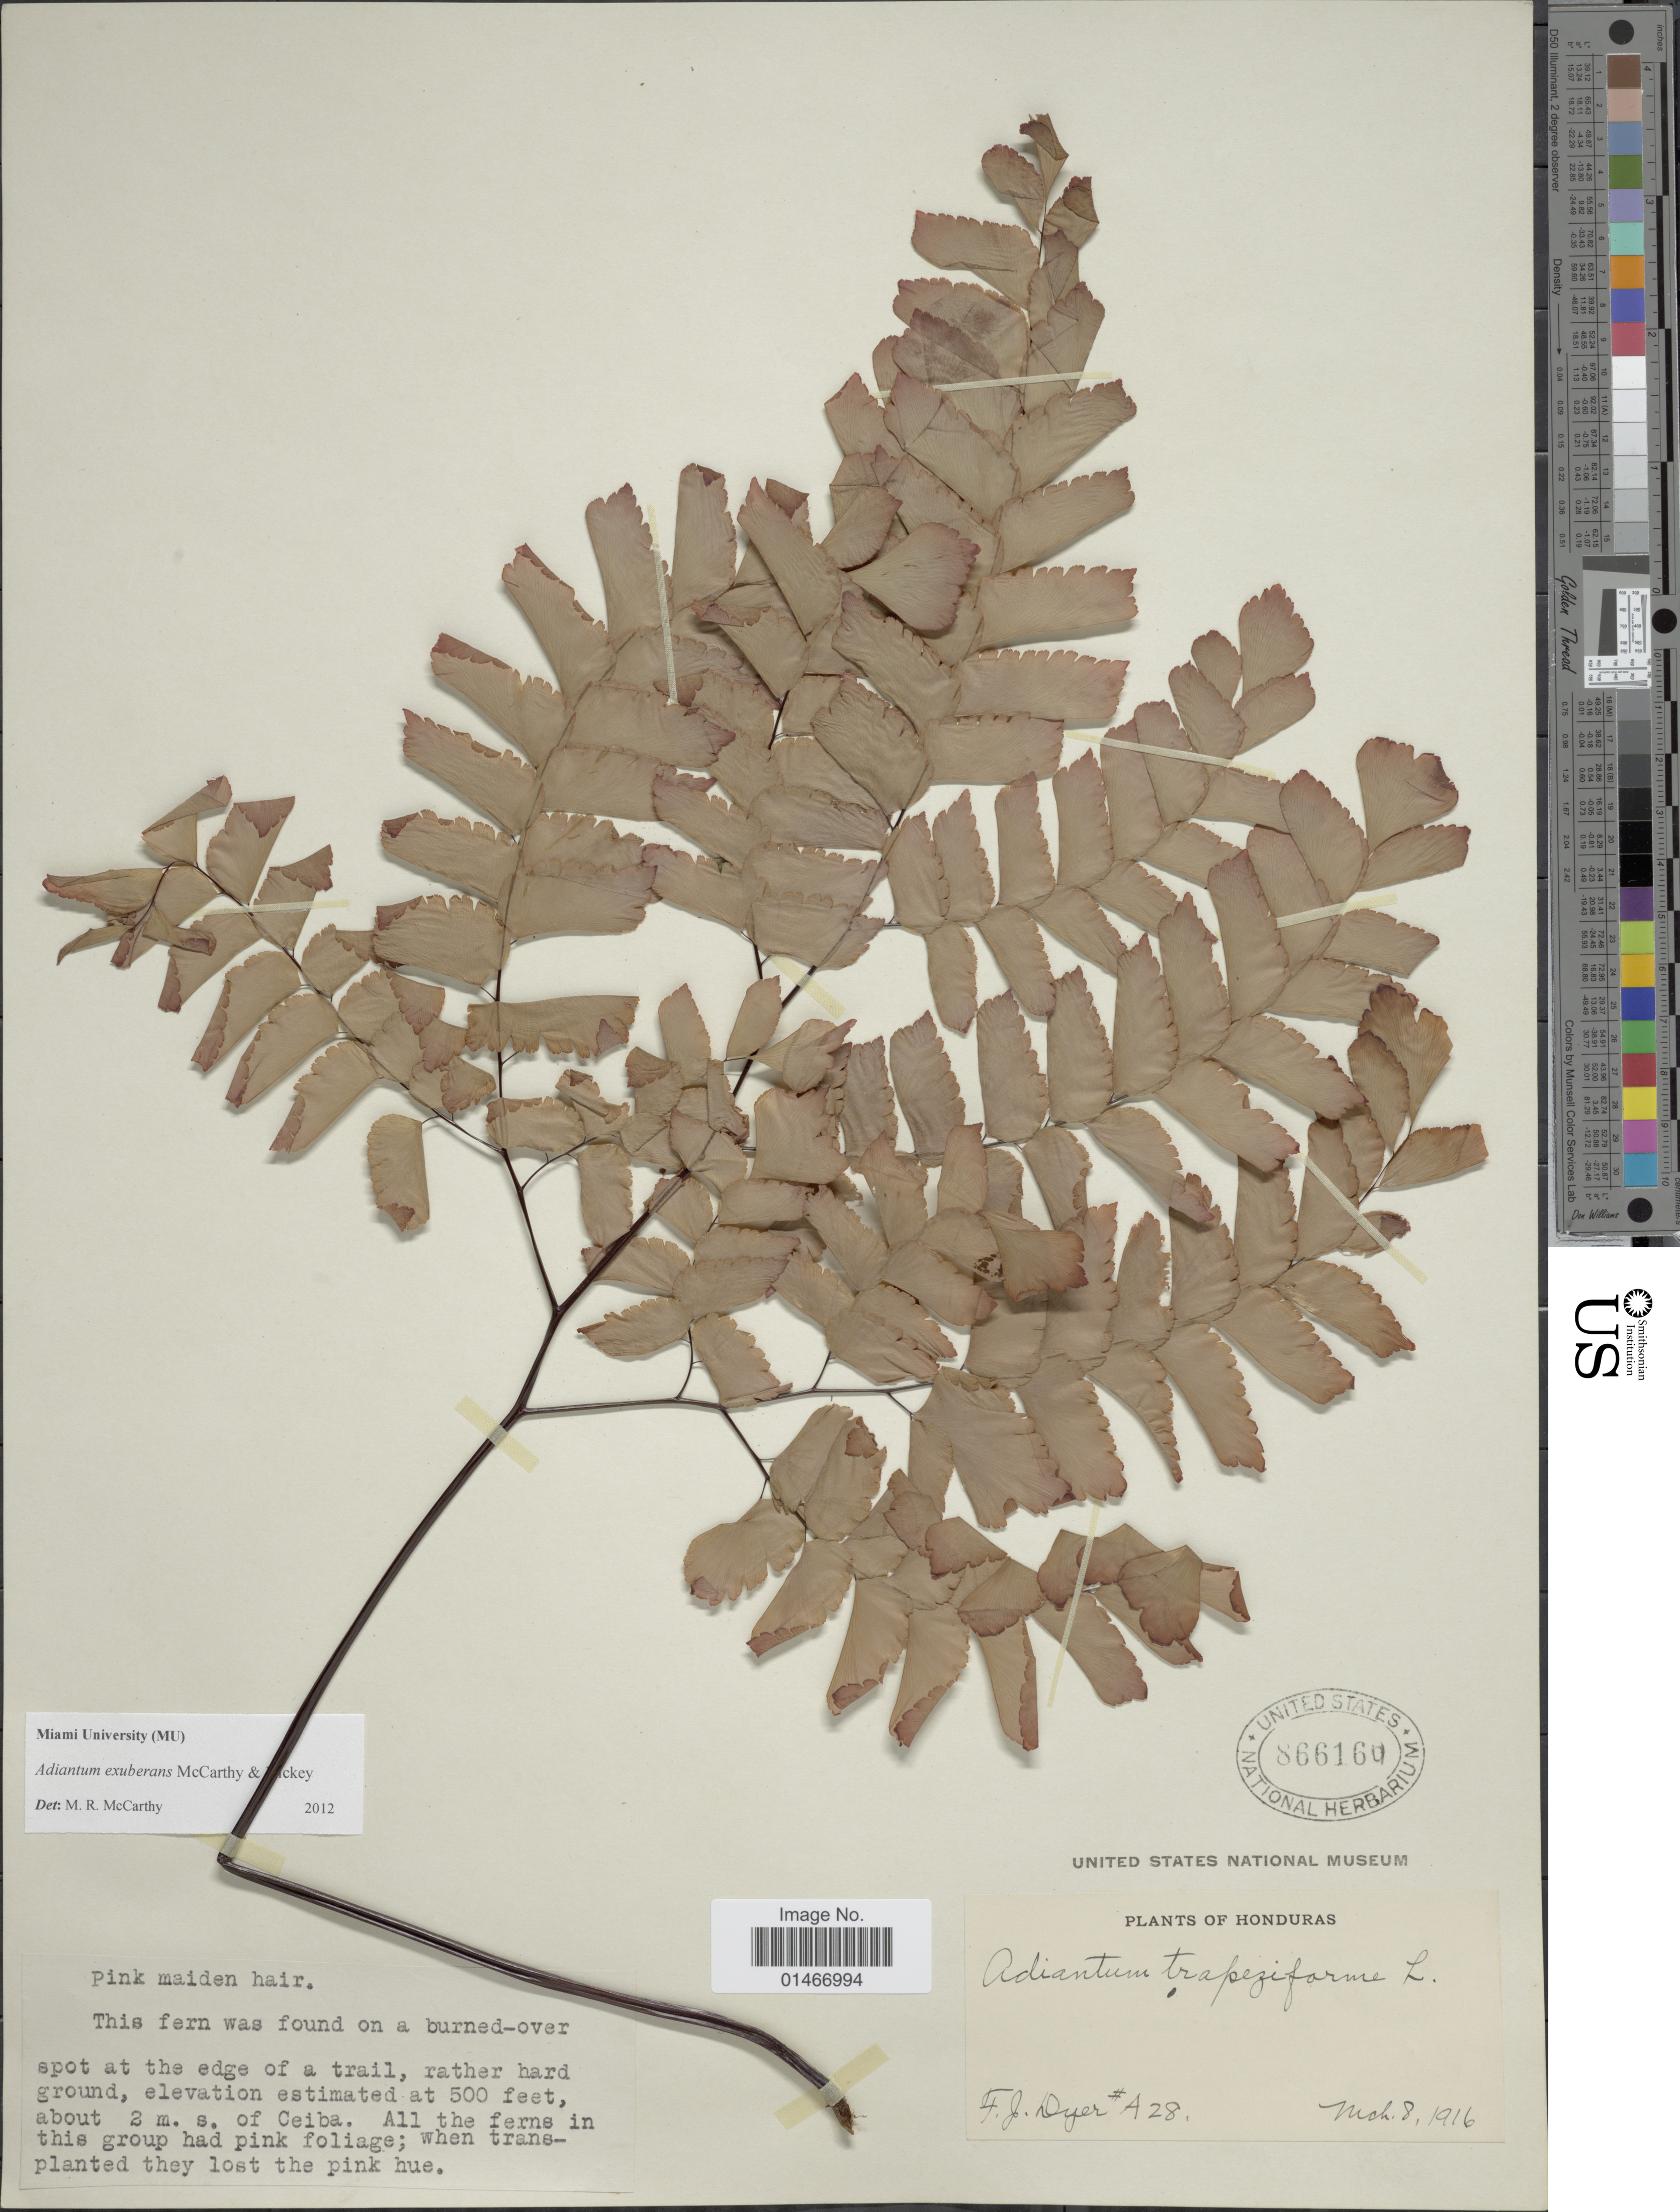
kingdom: Plantae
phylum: Tracheophyta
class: Polypodiopsida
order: Polypodiales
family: Pteridaceae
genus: Adiantum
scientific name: Adiantum exuberans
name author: M.R. McCarthy & Hickey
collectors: F. J. Dyer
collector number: A28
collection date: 1916-03-08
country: Puerto Rico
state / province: Ceiba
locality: At the edge of a trail, rather hard ground. About 2 m. s. of Ceiba.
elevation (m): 152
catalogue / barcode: US 866160